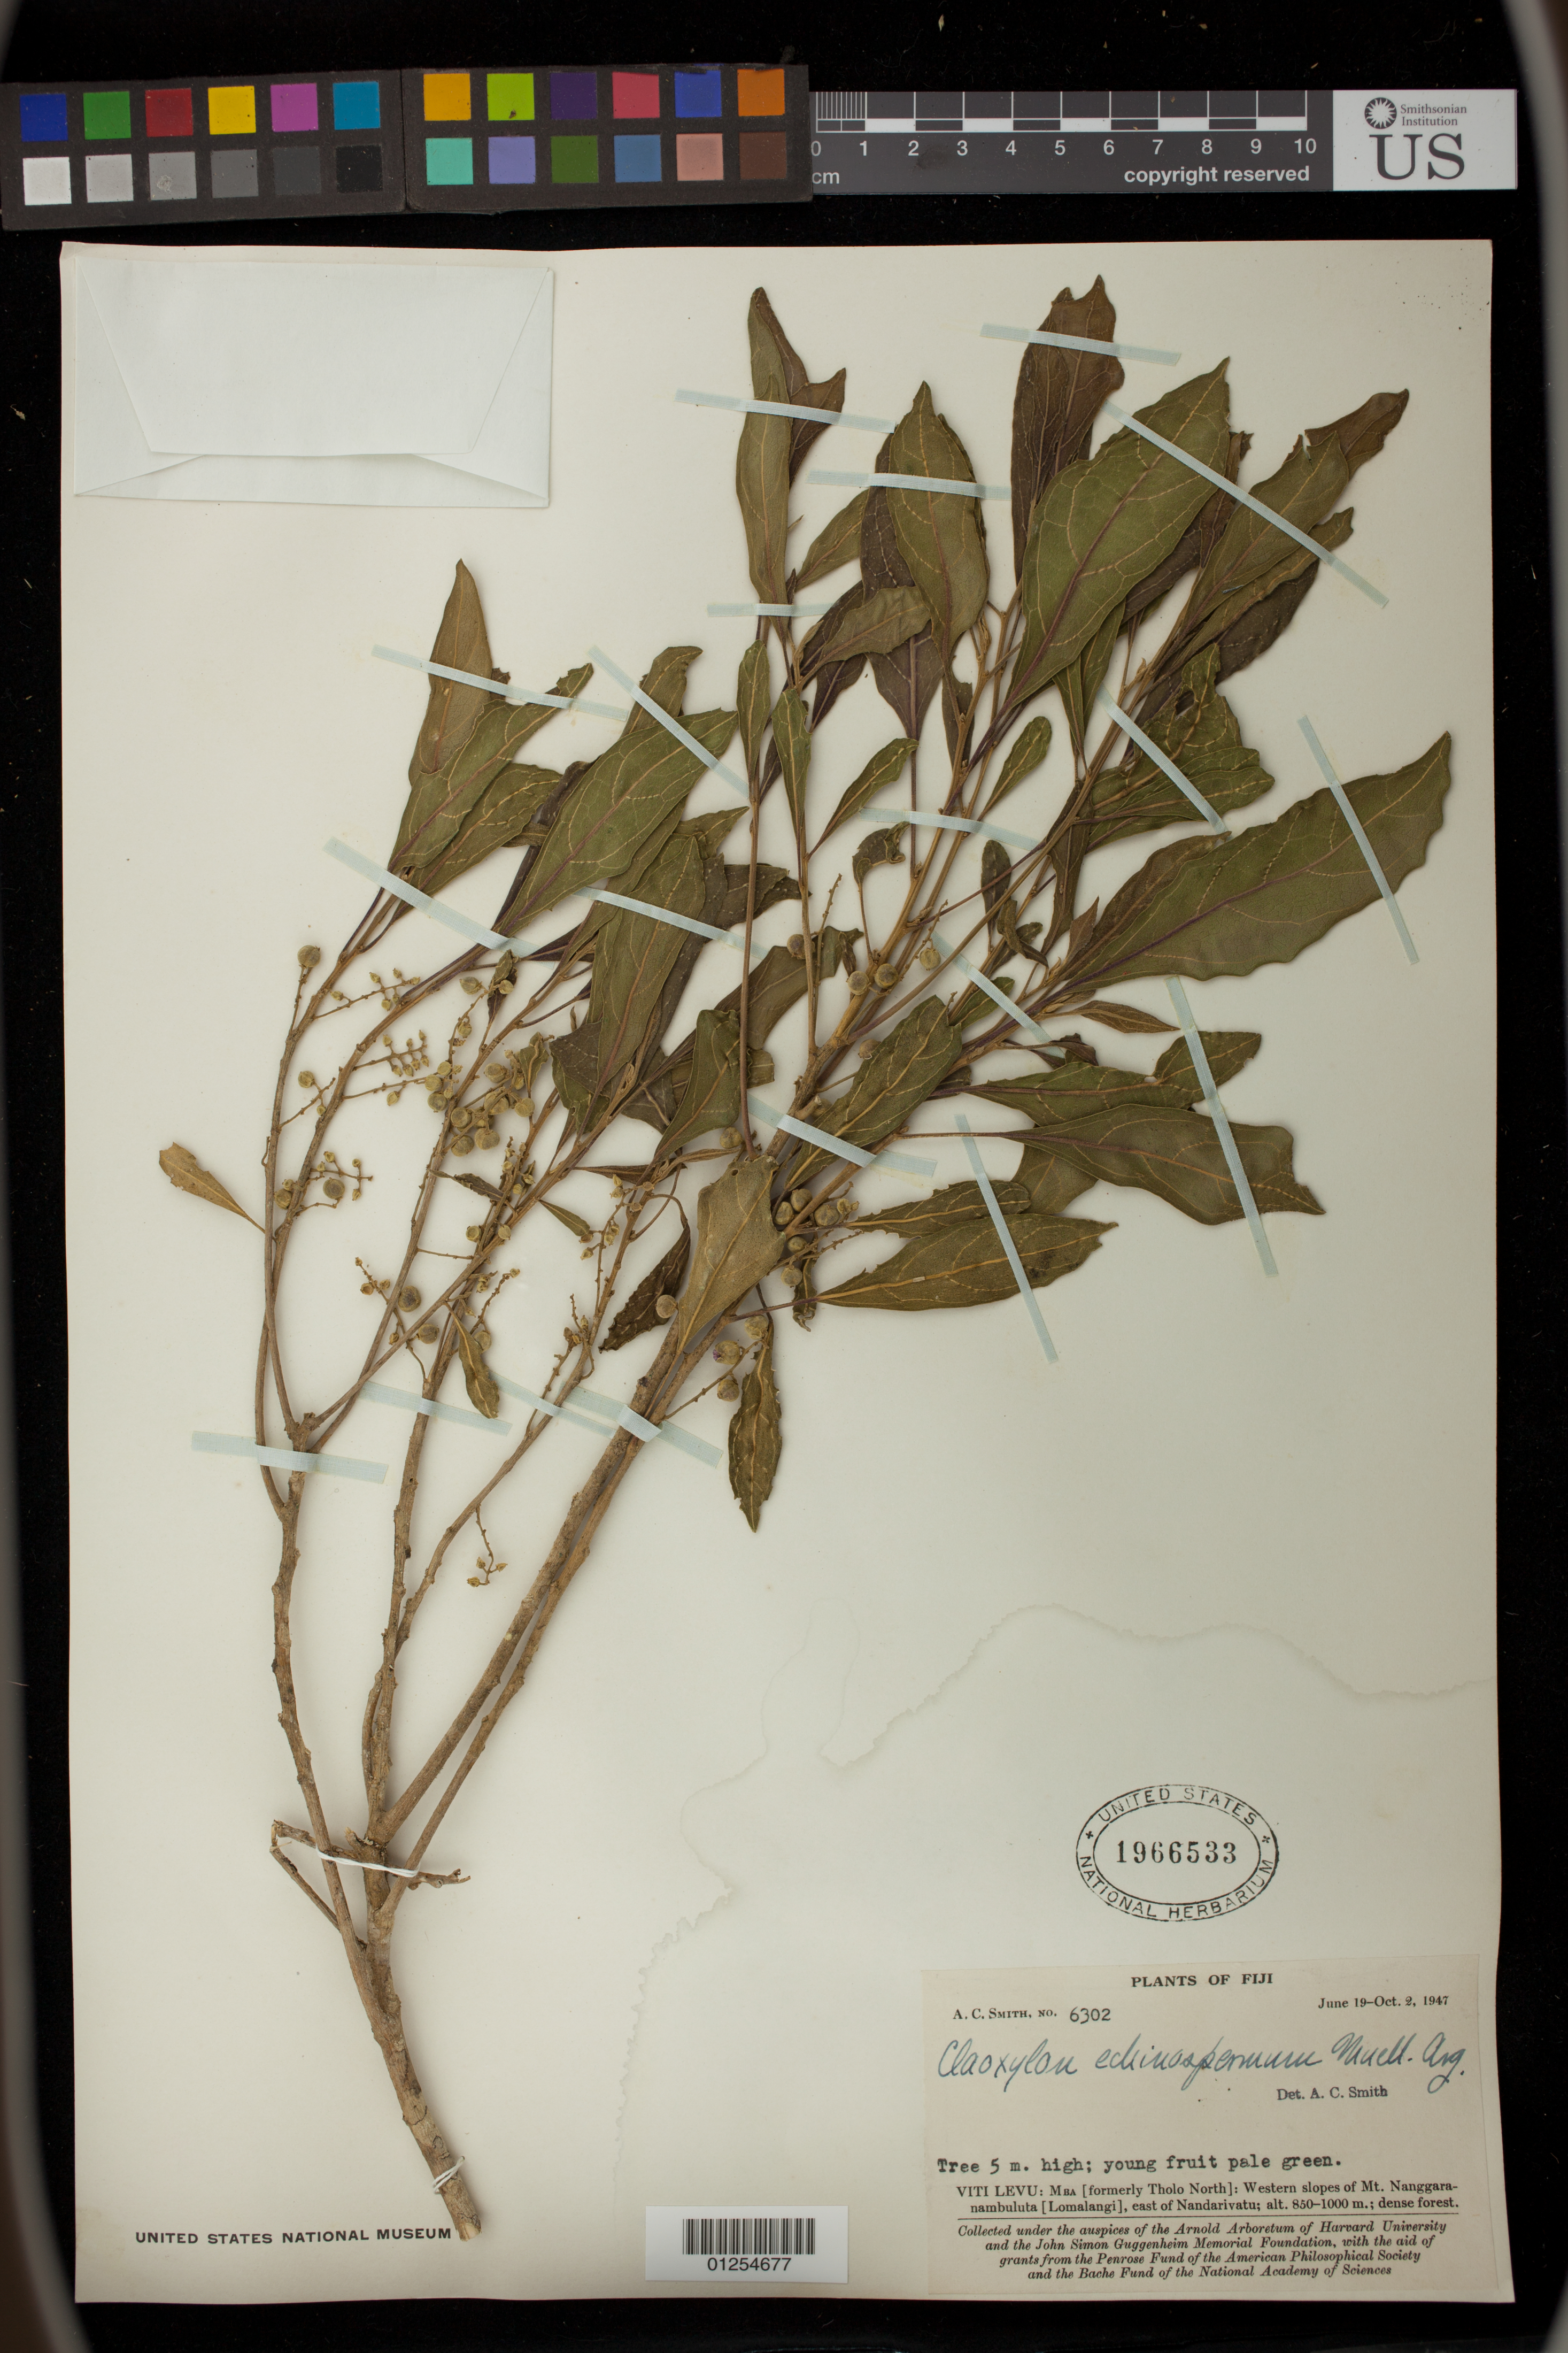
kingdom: Plantae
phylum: Tracheophyta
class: Magnoliopsida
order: Malpighiales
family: Euphorbiaceae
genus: Claoxylon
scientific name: Claoxylon echinospermum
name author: Müll. Arg.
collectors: A. C. Smith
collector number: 6302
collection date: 1947-06-19/1947-10-02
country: Fiji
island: Viti Levu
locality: Mba (formerly Tholo North): Western slopes of Mt. Naggaranambuluta (Lomalangi), east of Nadarivatu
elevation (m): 850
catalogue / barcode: US 1966533